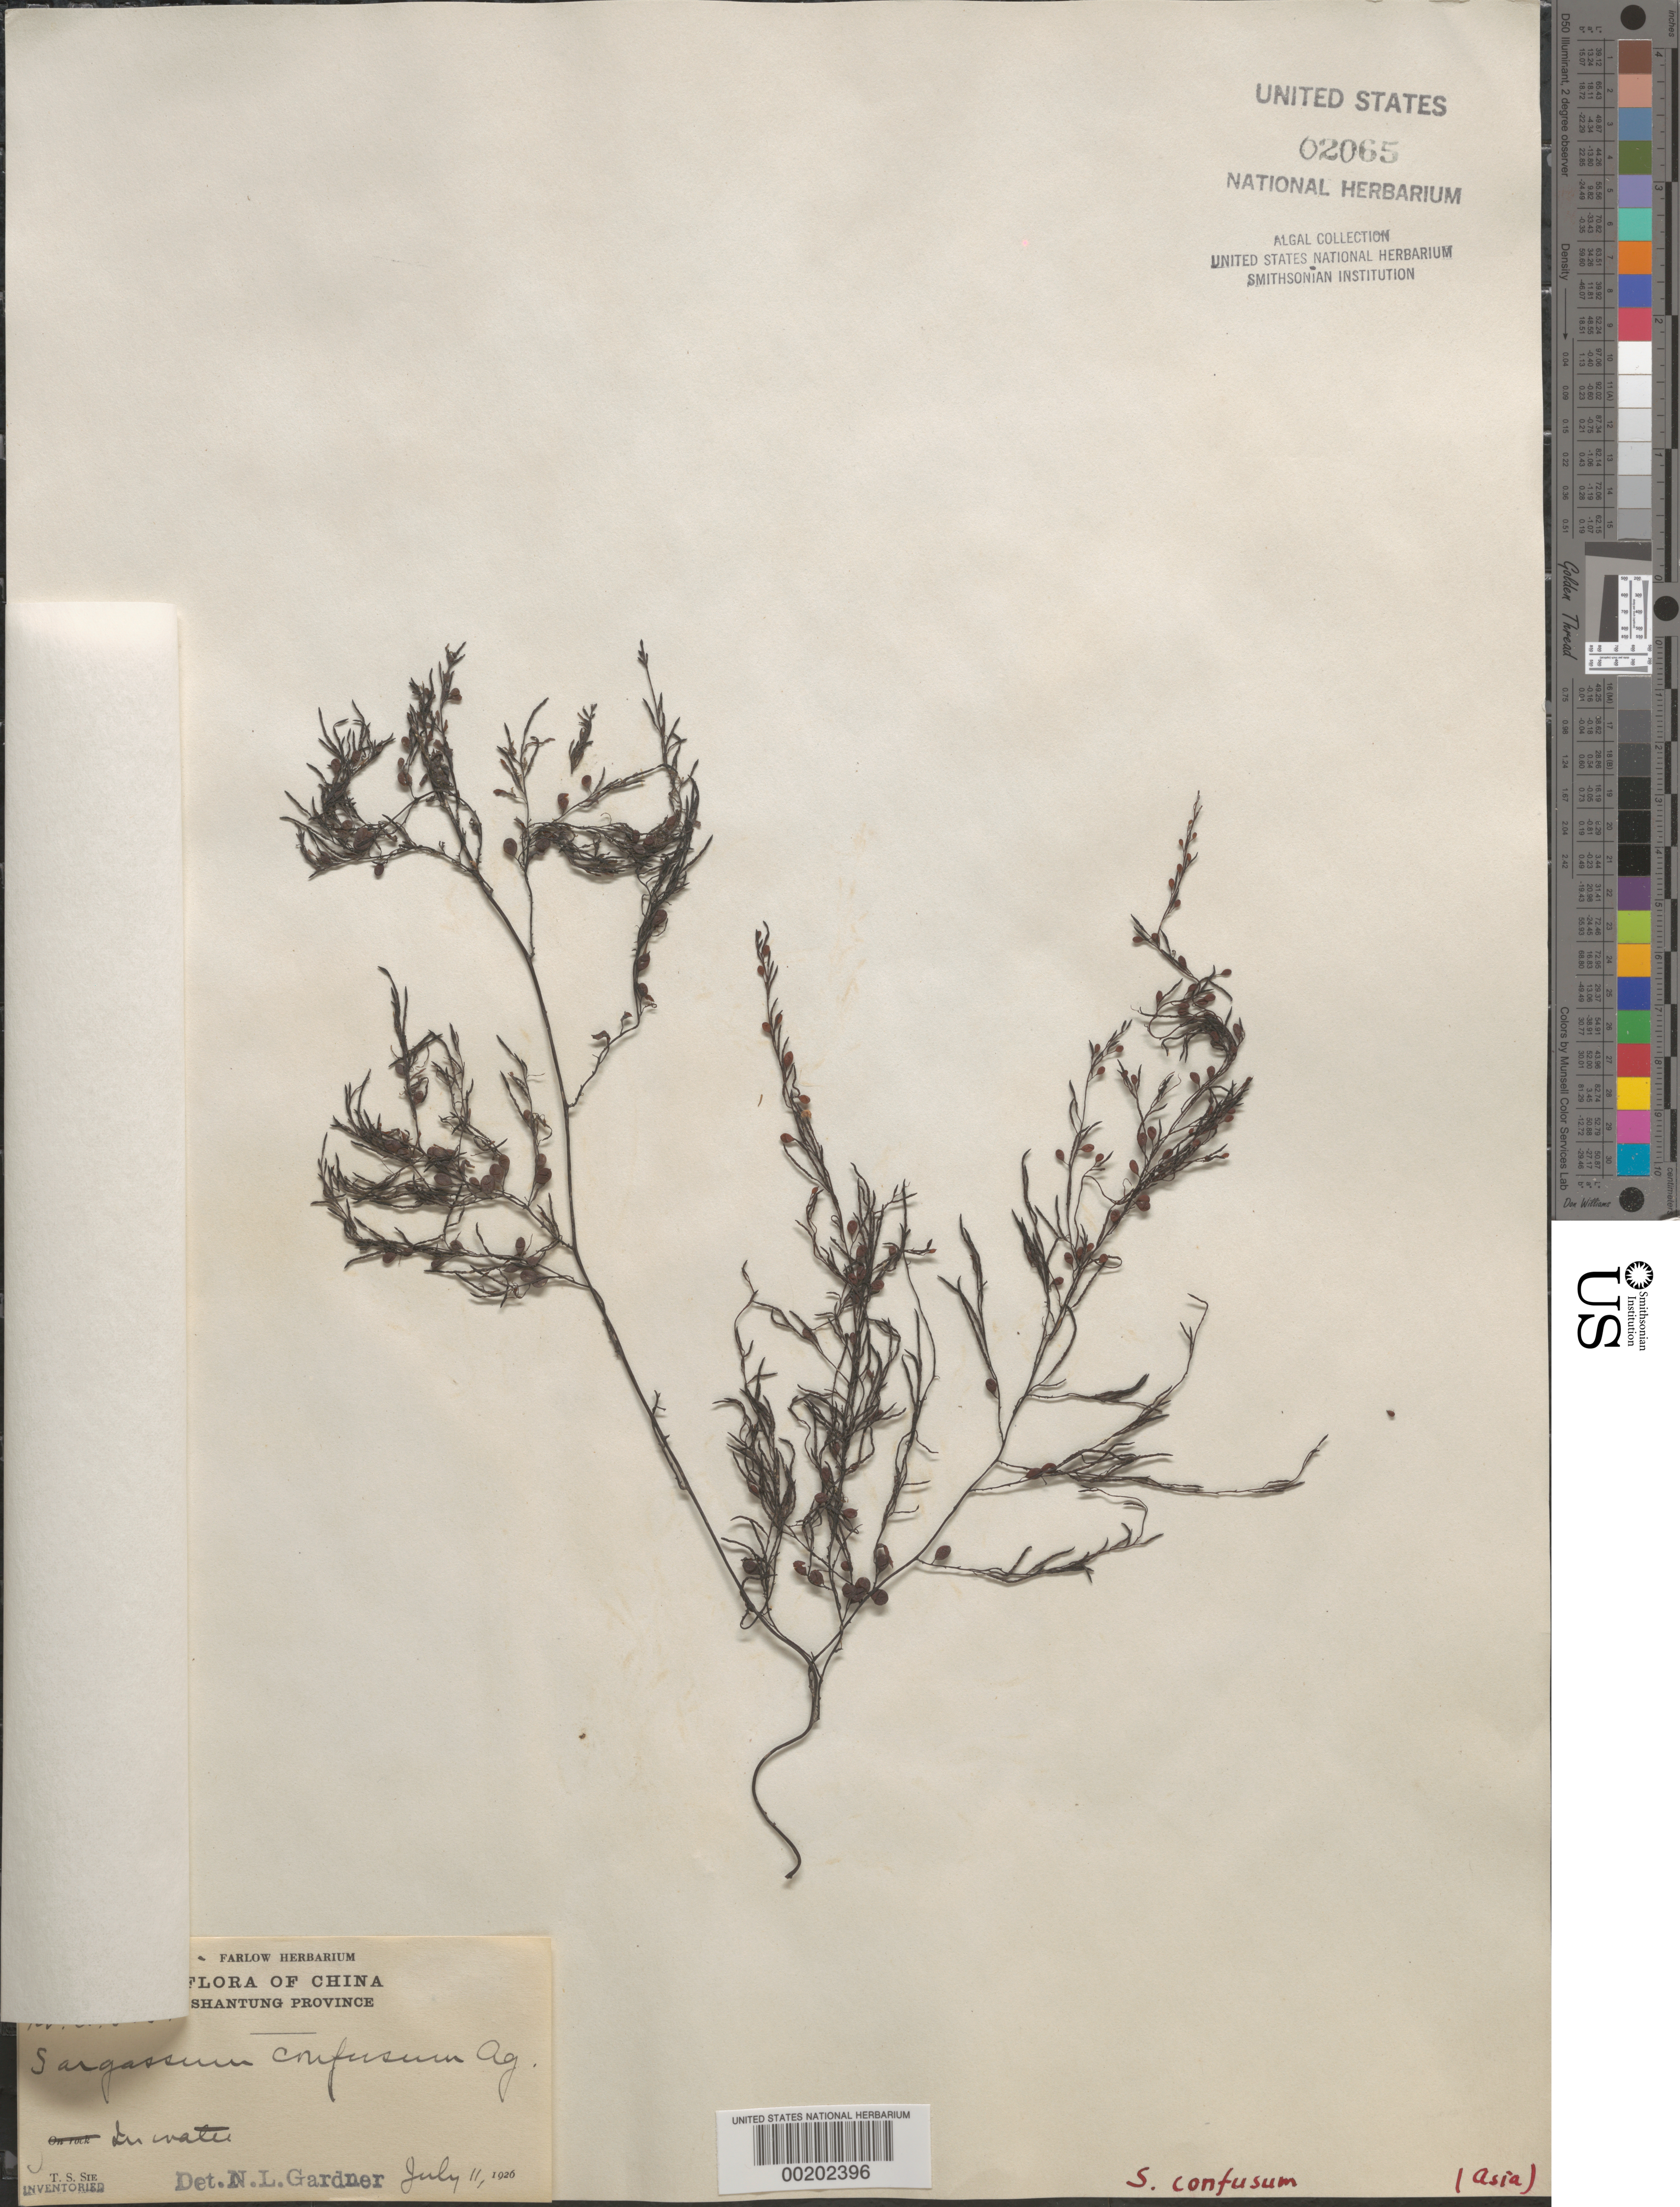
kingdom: Chromista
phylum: Ochrophyta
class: Phaeophyceae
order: Fucales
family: Sargassaceae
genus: Sargassum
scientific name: Sargassum confusum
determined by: Gardner, Nathaniel L.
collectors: T. Sie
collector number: A.818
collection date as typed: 11 Jul 1926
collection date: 1926-07-11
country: China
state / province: Shandong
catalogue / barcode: US 2065